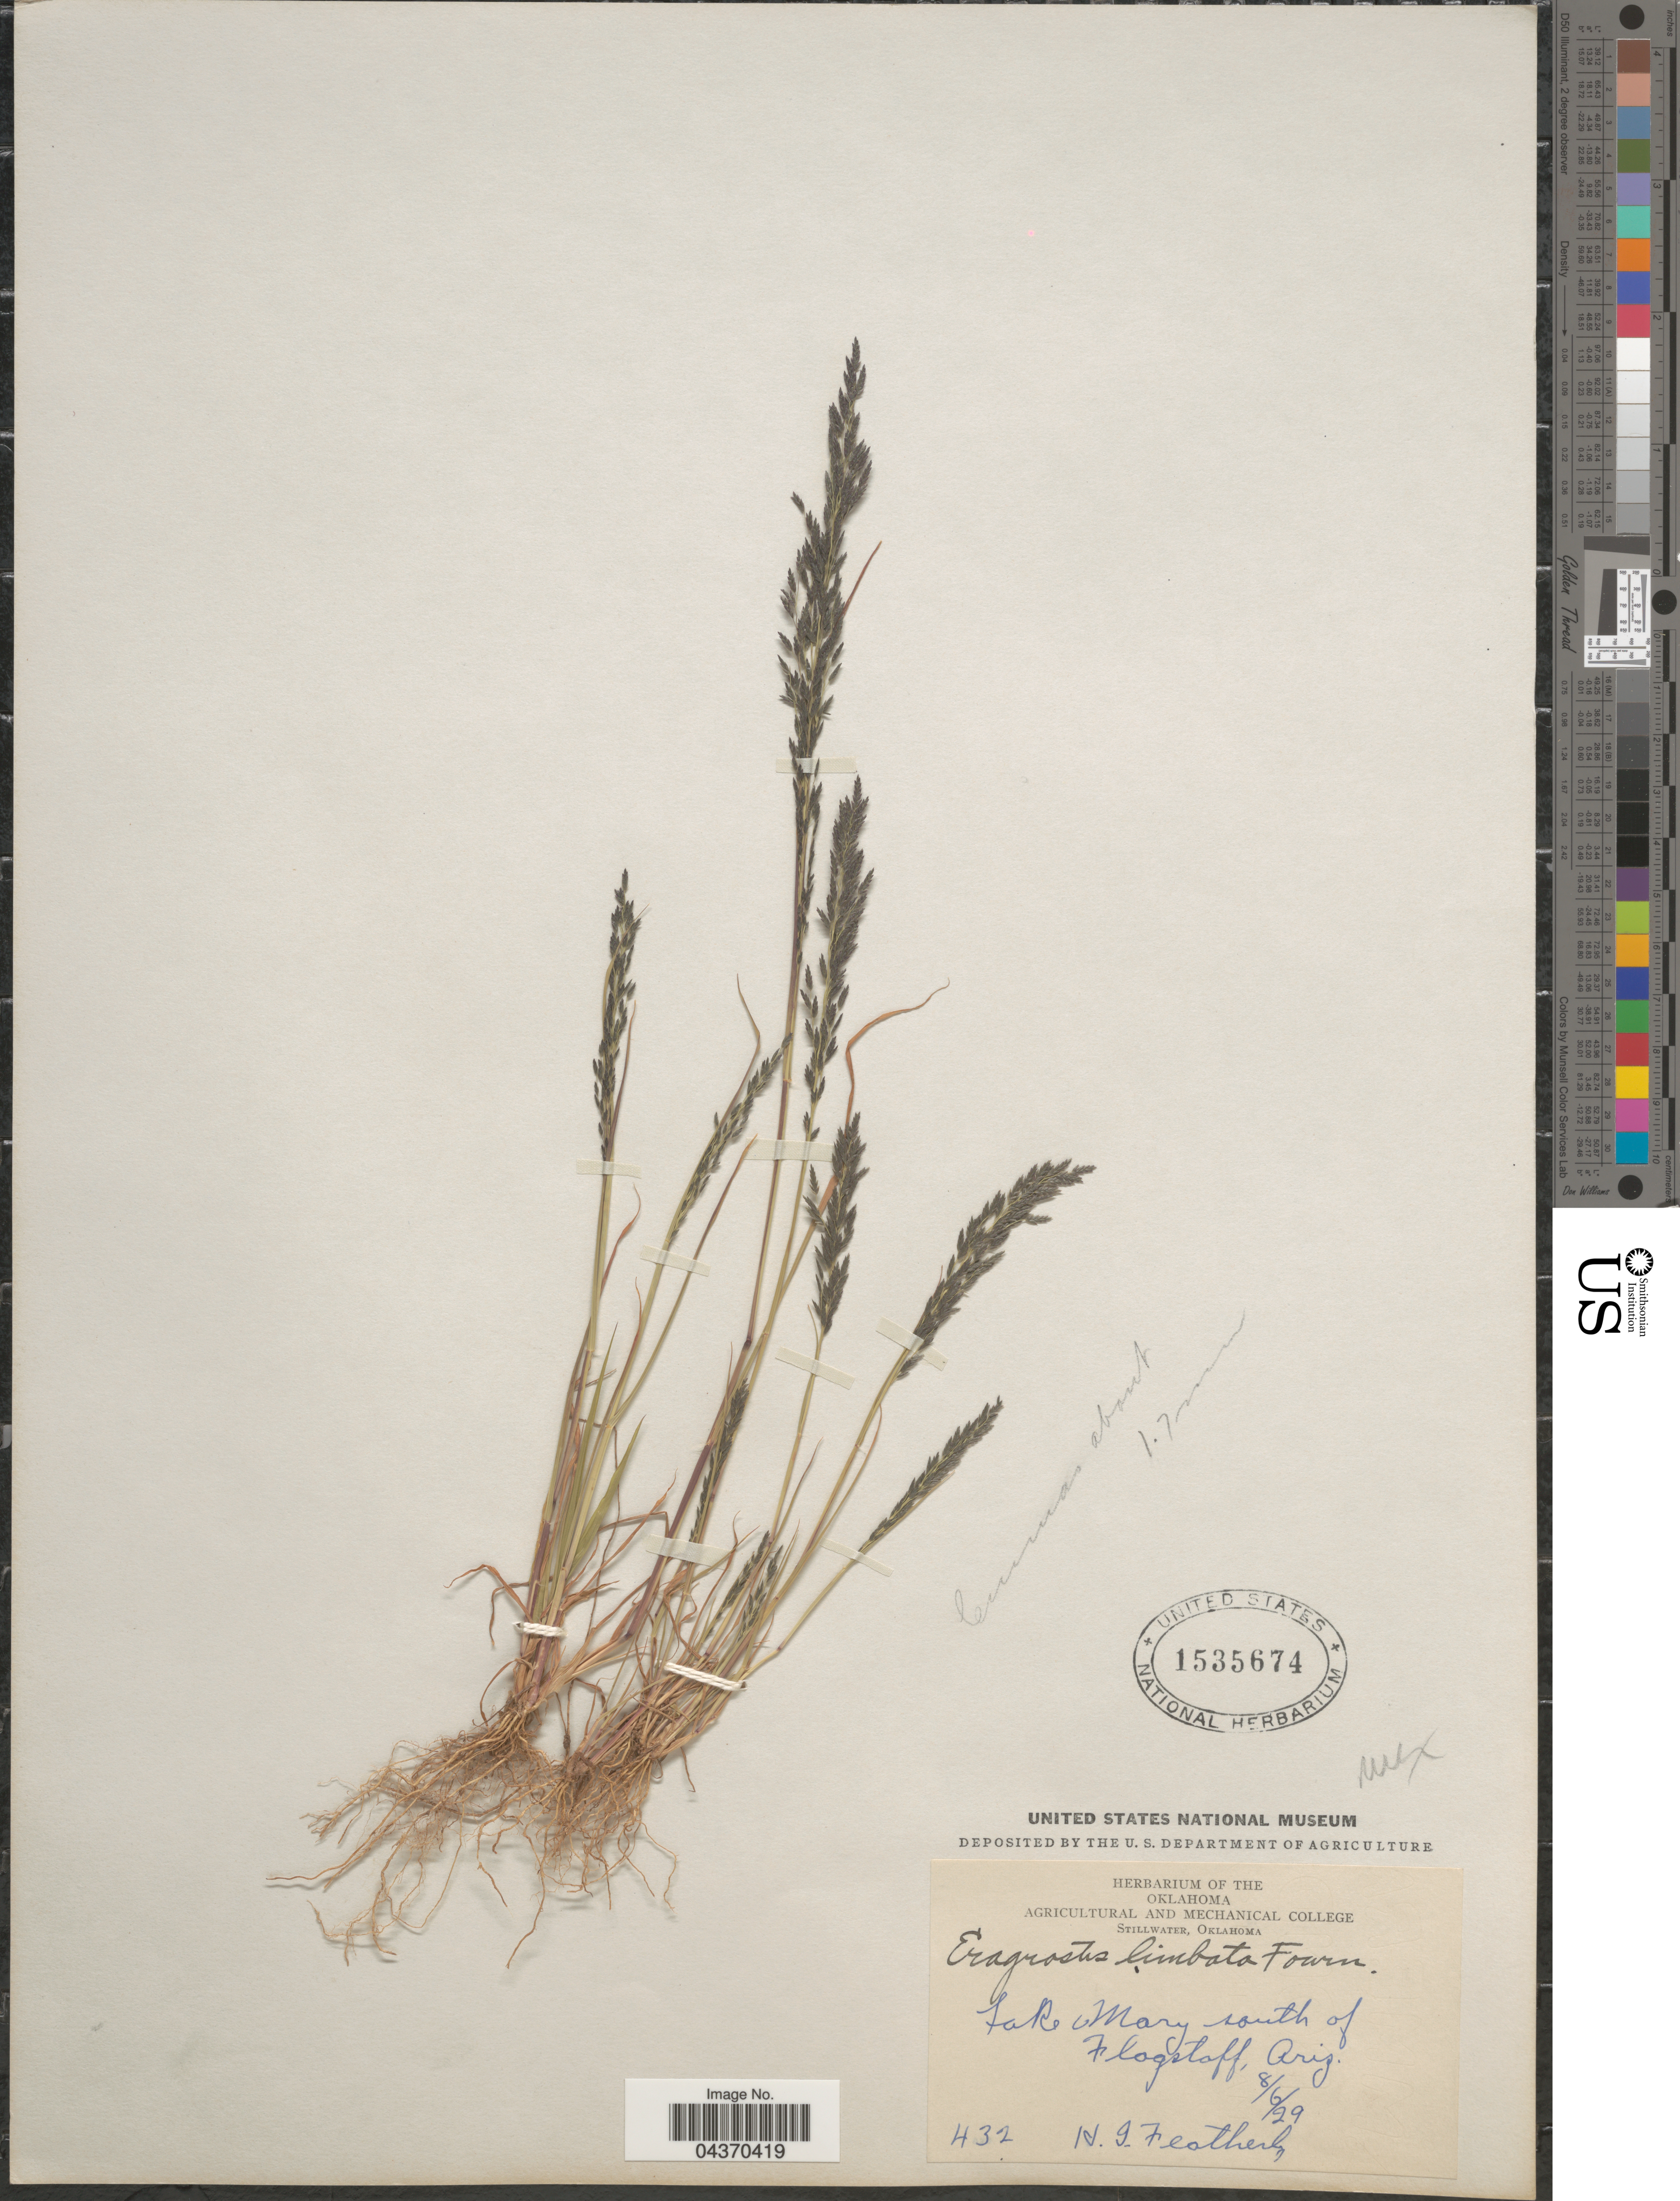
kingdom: Plantae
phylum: Tracheophyta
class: Liliopsida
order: Poales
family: Poaceae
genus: Eragrostis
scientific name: Eragrostis pectinacea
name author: (Michx.) Nees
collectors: H. Featherly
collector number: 432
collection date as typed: Transcribed d/m/y: 6/8/29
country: United States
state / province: Arizona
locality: Lake Mary south of Flagstaff.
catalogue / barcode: US 1535674